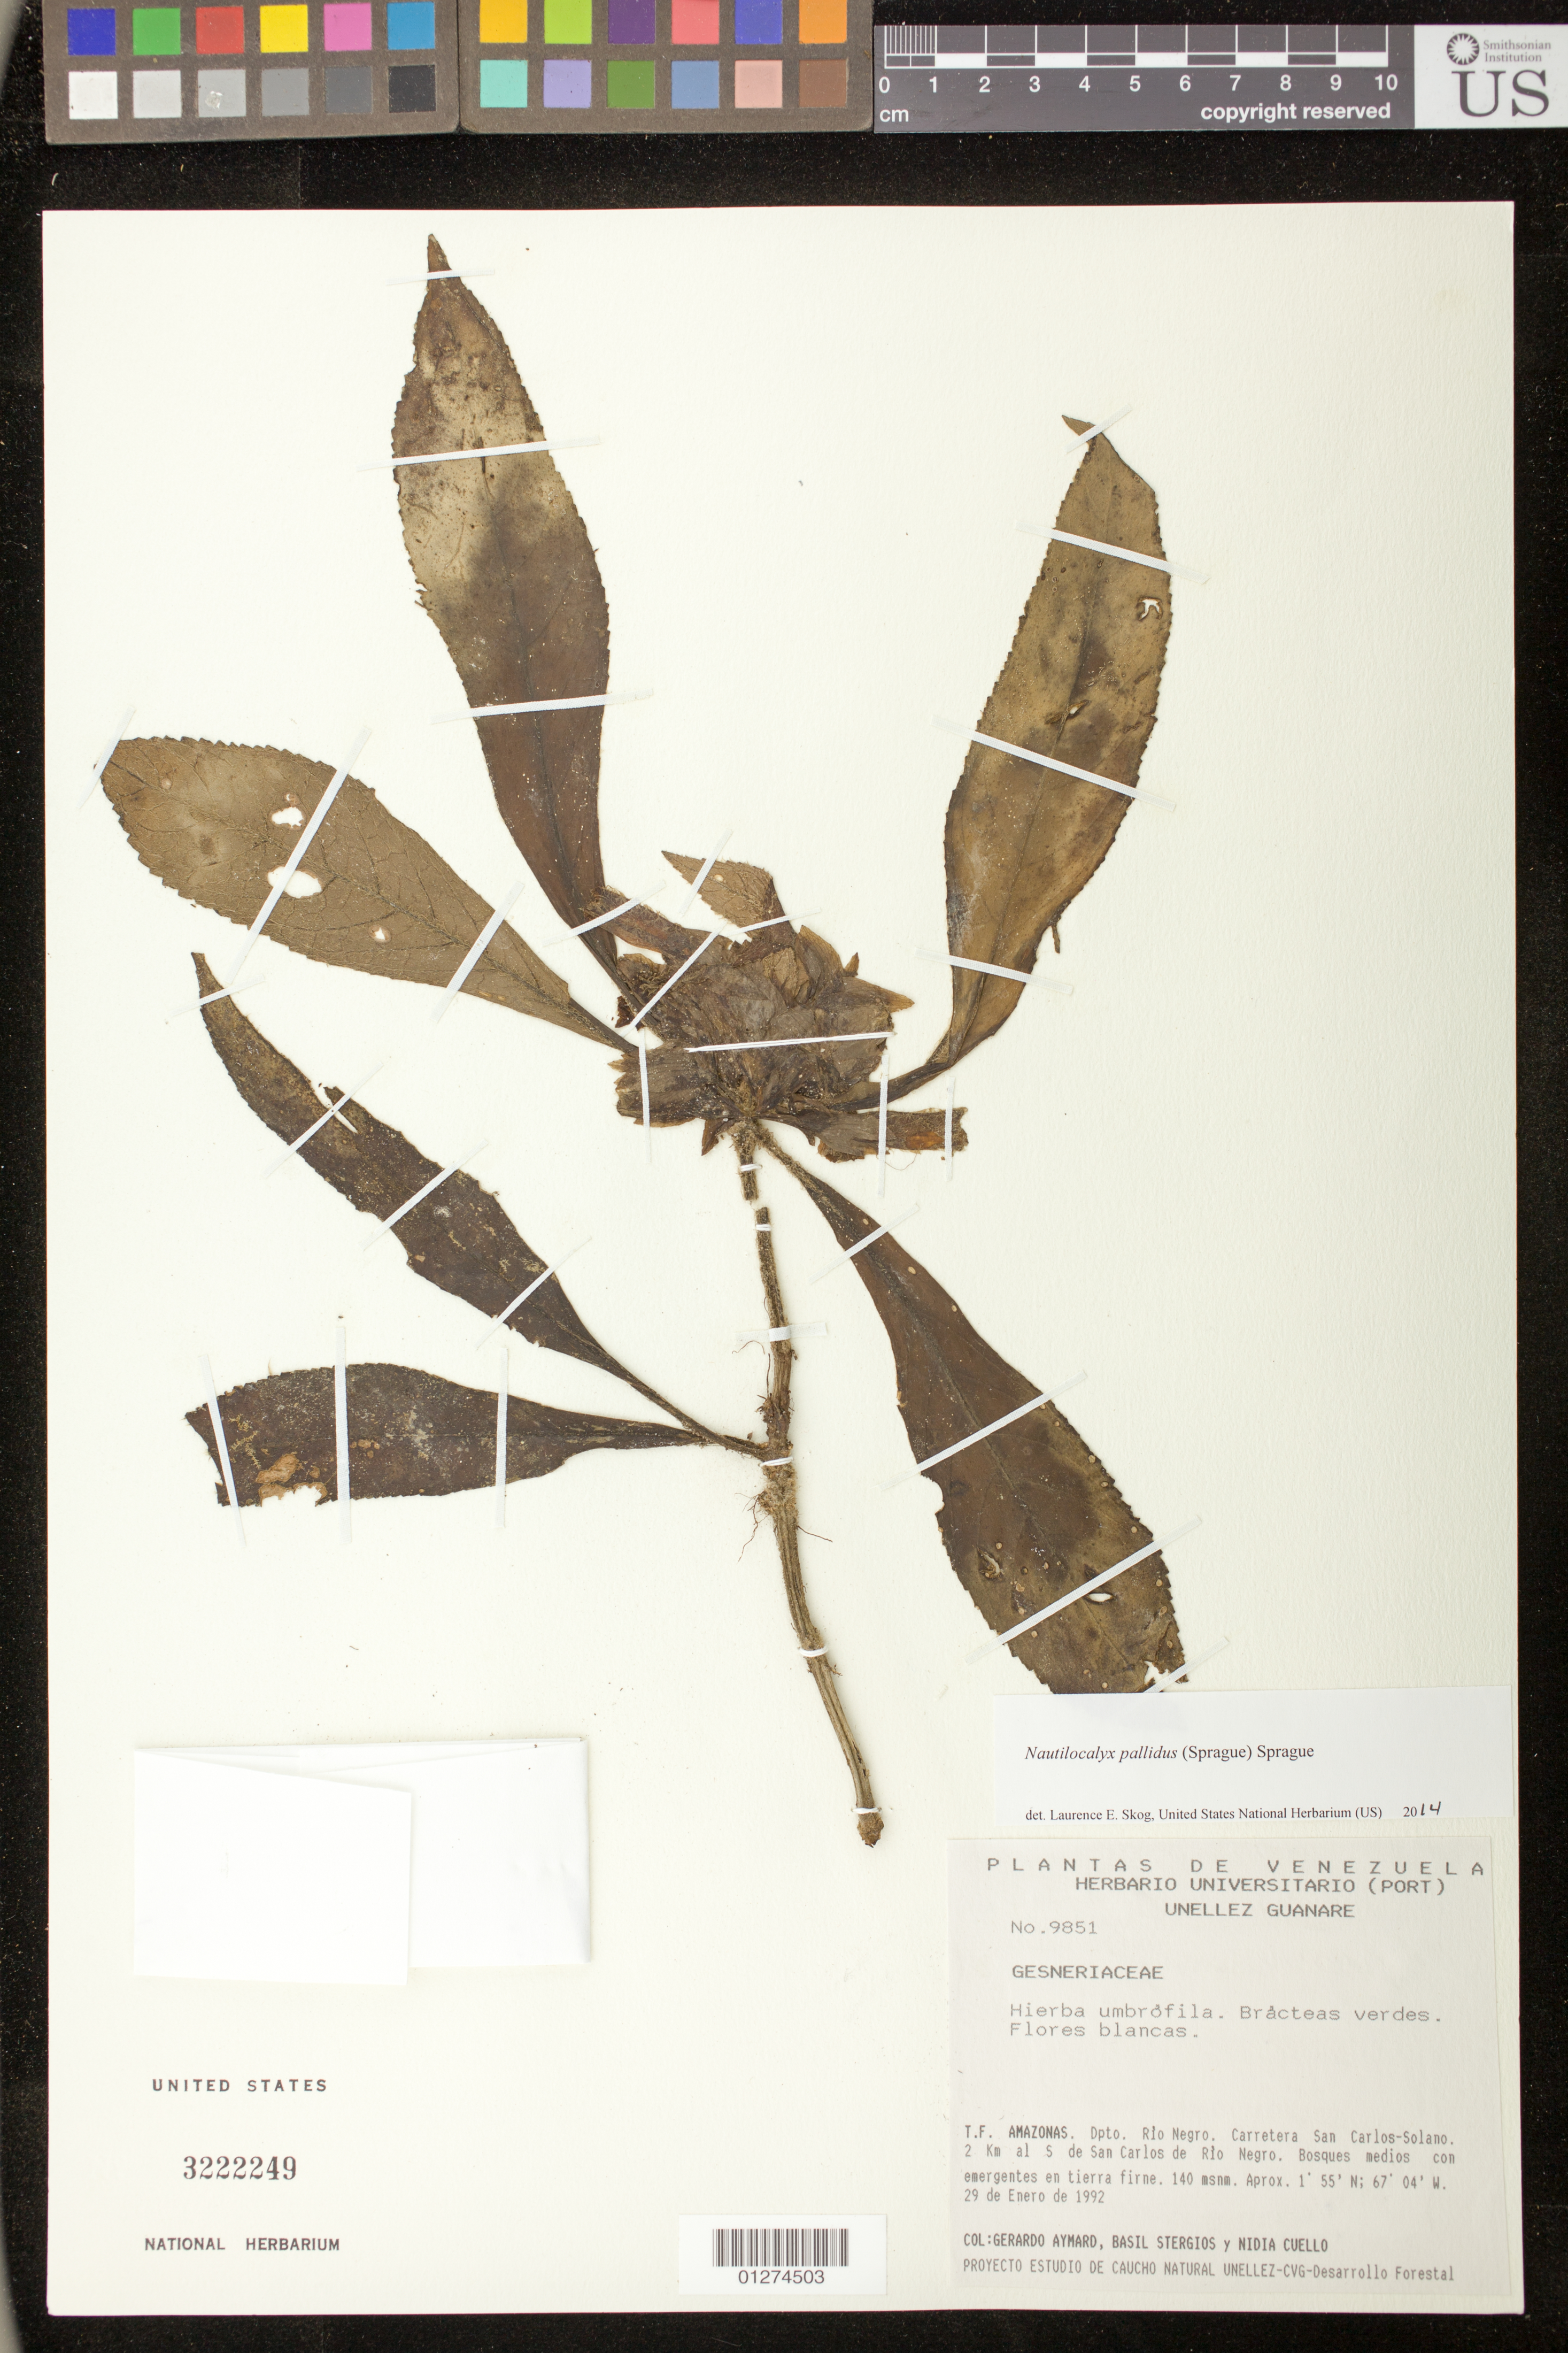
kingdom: Plantae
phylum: Tracheophyta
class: Magnoliopsida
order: Lamiales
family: Gesneriaceae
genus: Nautilocalyx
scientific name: Nautilocalyx pallidus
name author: (Sprague) C. Sprague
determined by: Skog, Laurence E.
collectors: G. A. Aymard & et al.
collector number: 9851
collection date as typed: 29 Jan 1992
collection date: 1992-01-29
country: Venezuela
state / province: Amazonas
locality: Rio Negro, Carretera San Carlos-Solano, 2 km al S de San Carlos de Rio Negro.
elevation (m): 140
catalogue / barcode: US 3222249